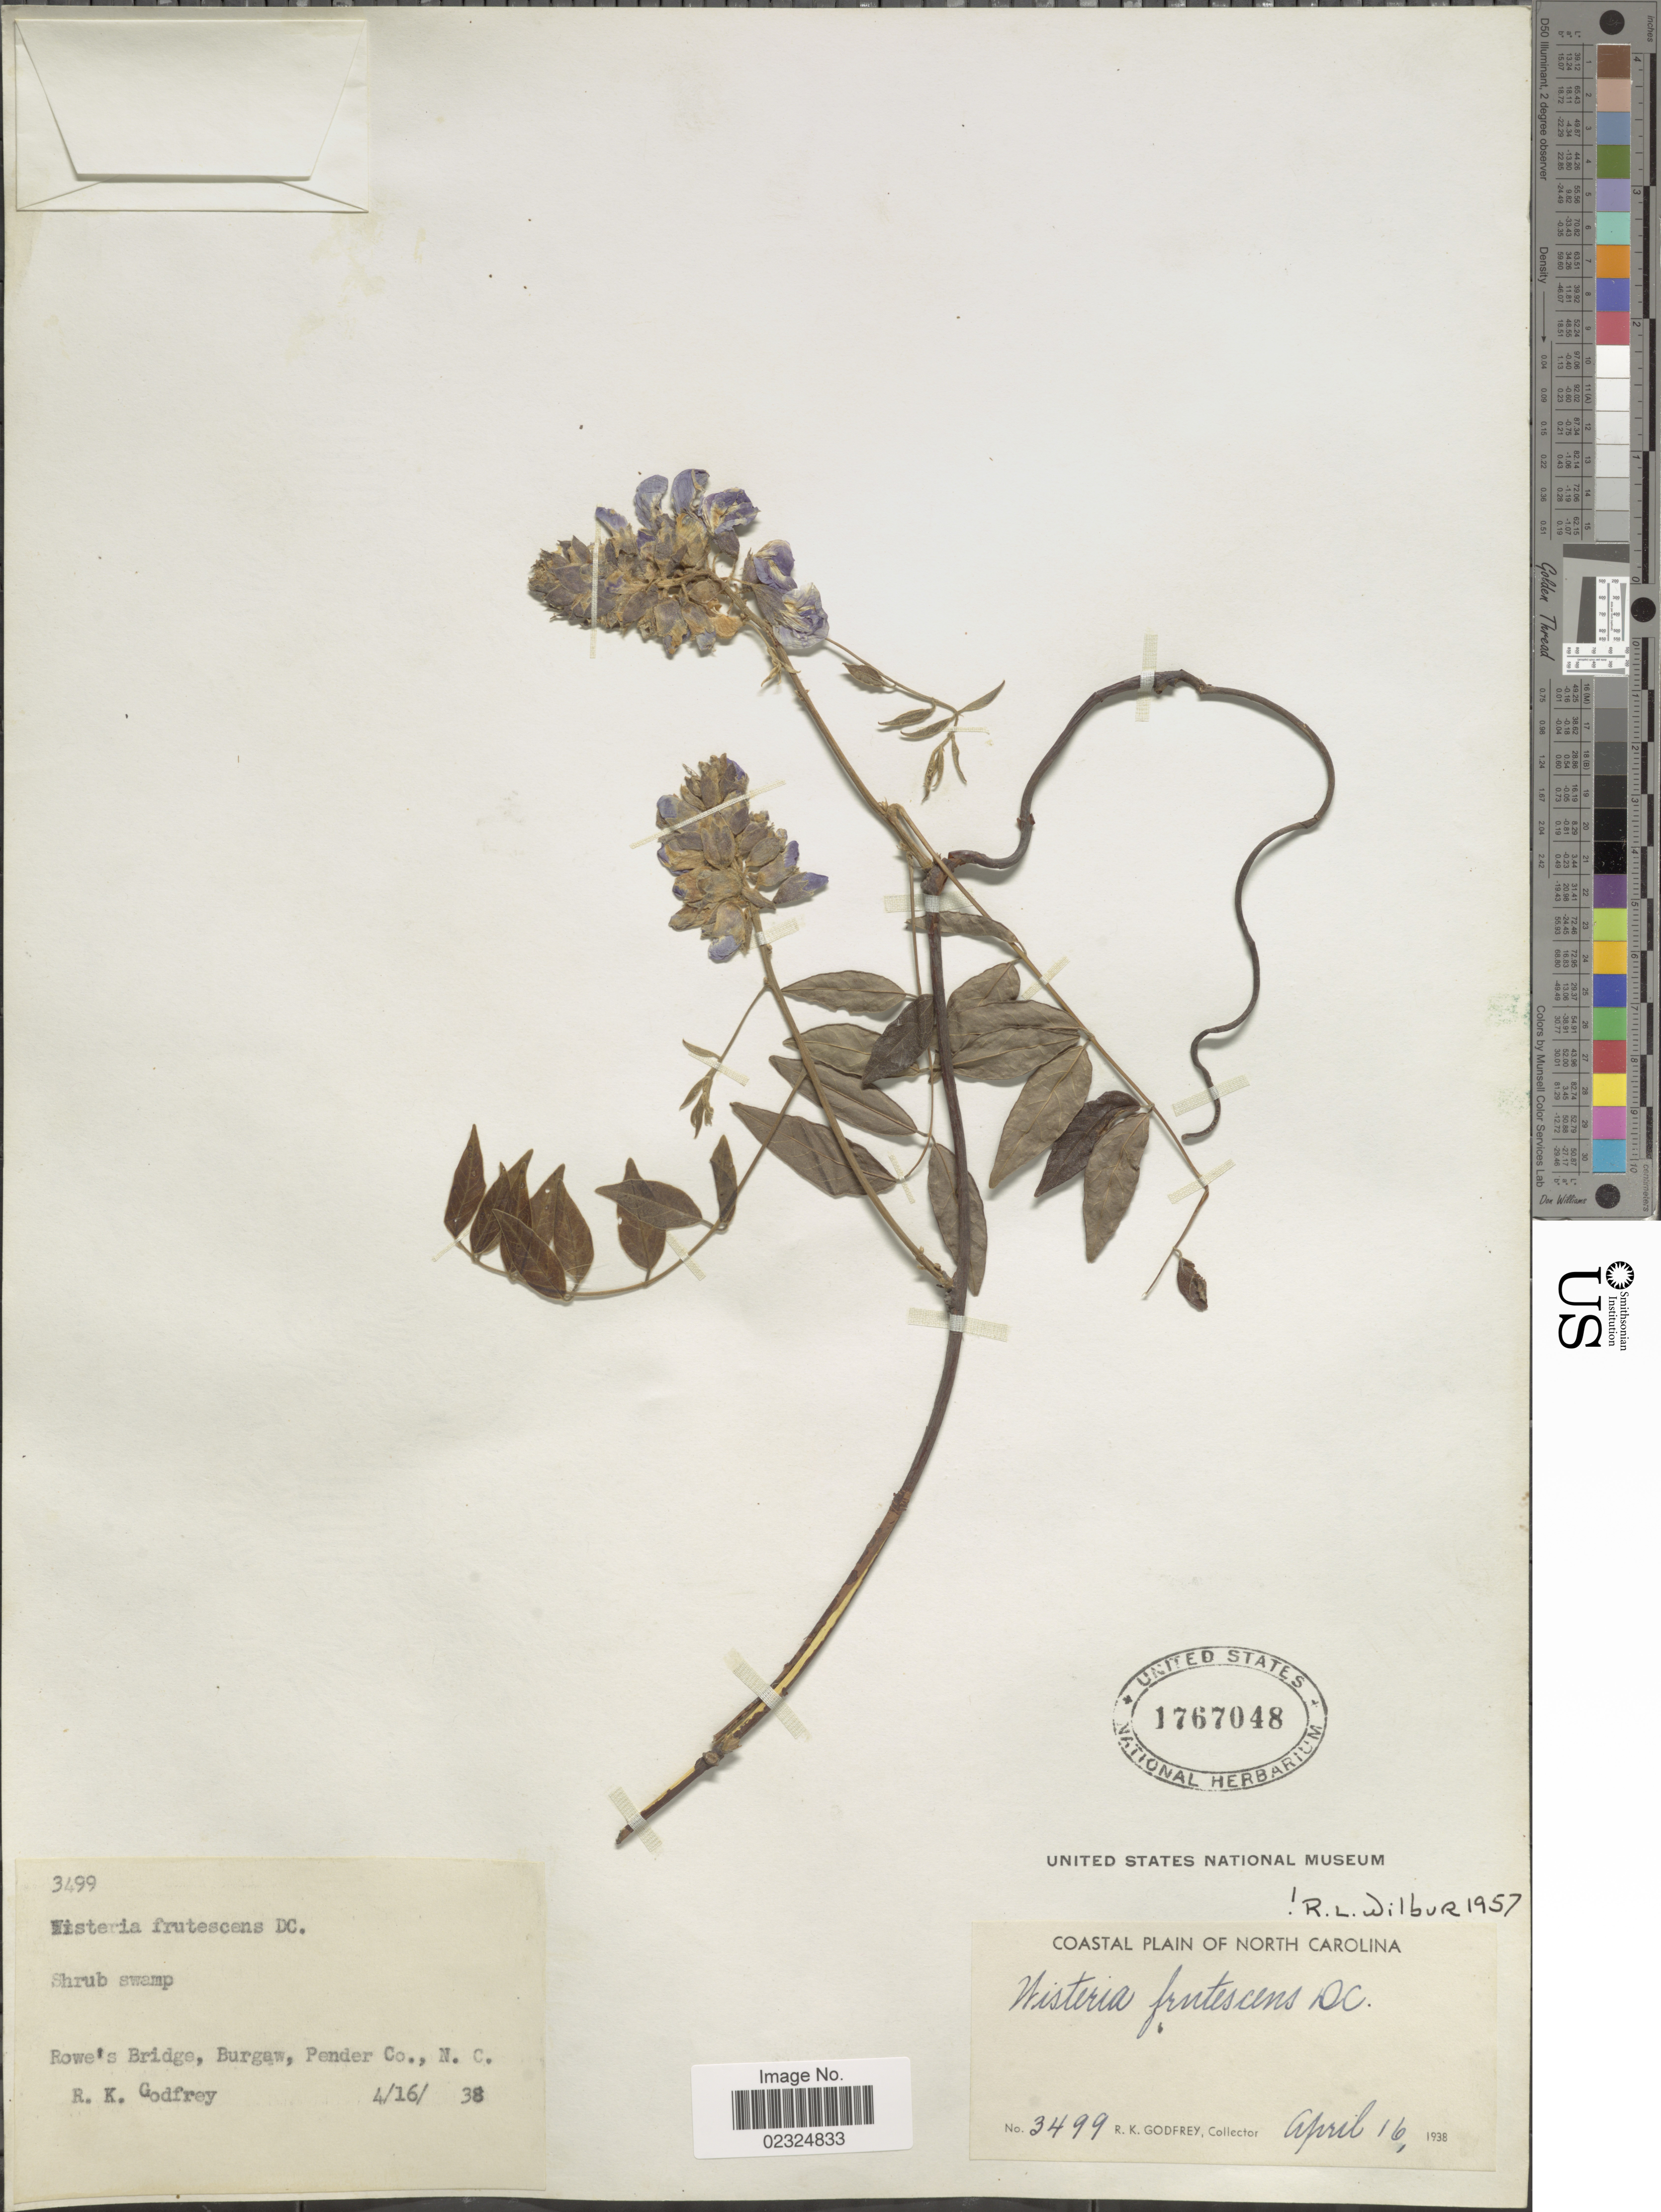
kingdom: Plantae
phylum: Tracheophyta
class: Magnoliopsida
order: Fabales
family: Fabaceae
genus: Wisteria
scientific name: Wisteria frutescens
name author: (L.) Poir.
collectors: R. K. Godfrey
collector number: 3499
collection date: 1938-04-16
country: United States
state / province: North Carolina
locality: Coastal Plain, Rowe's Bridge, Burgaw, Pender Co.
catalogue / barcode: US 1767048